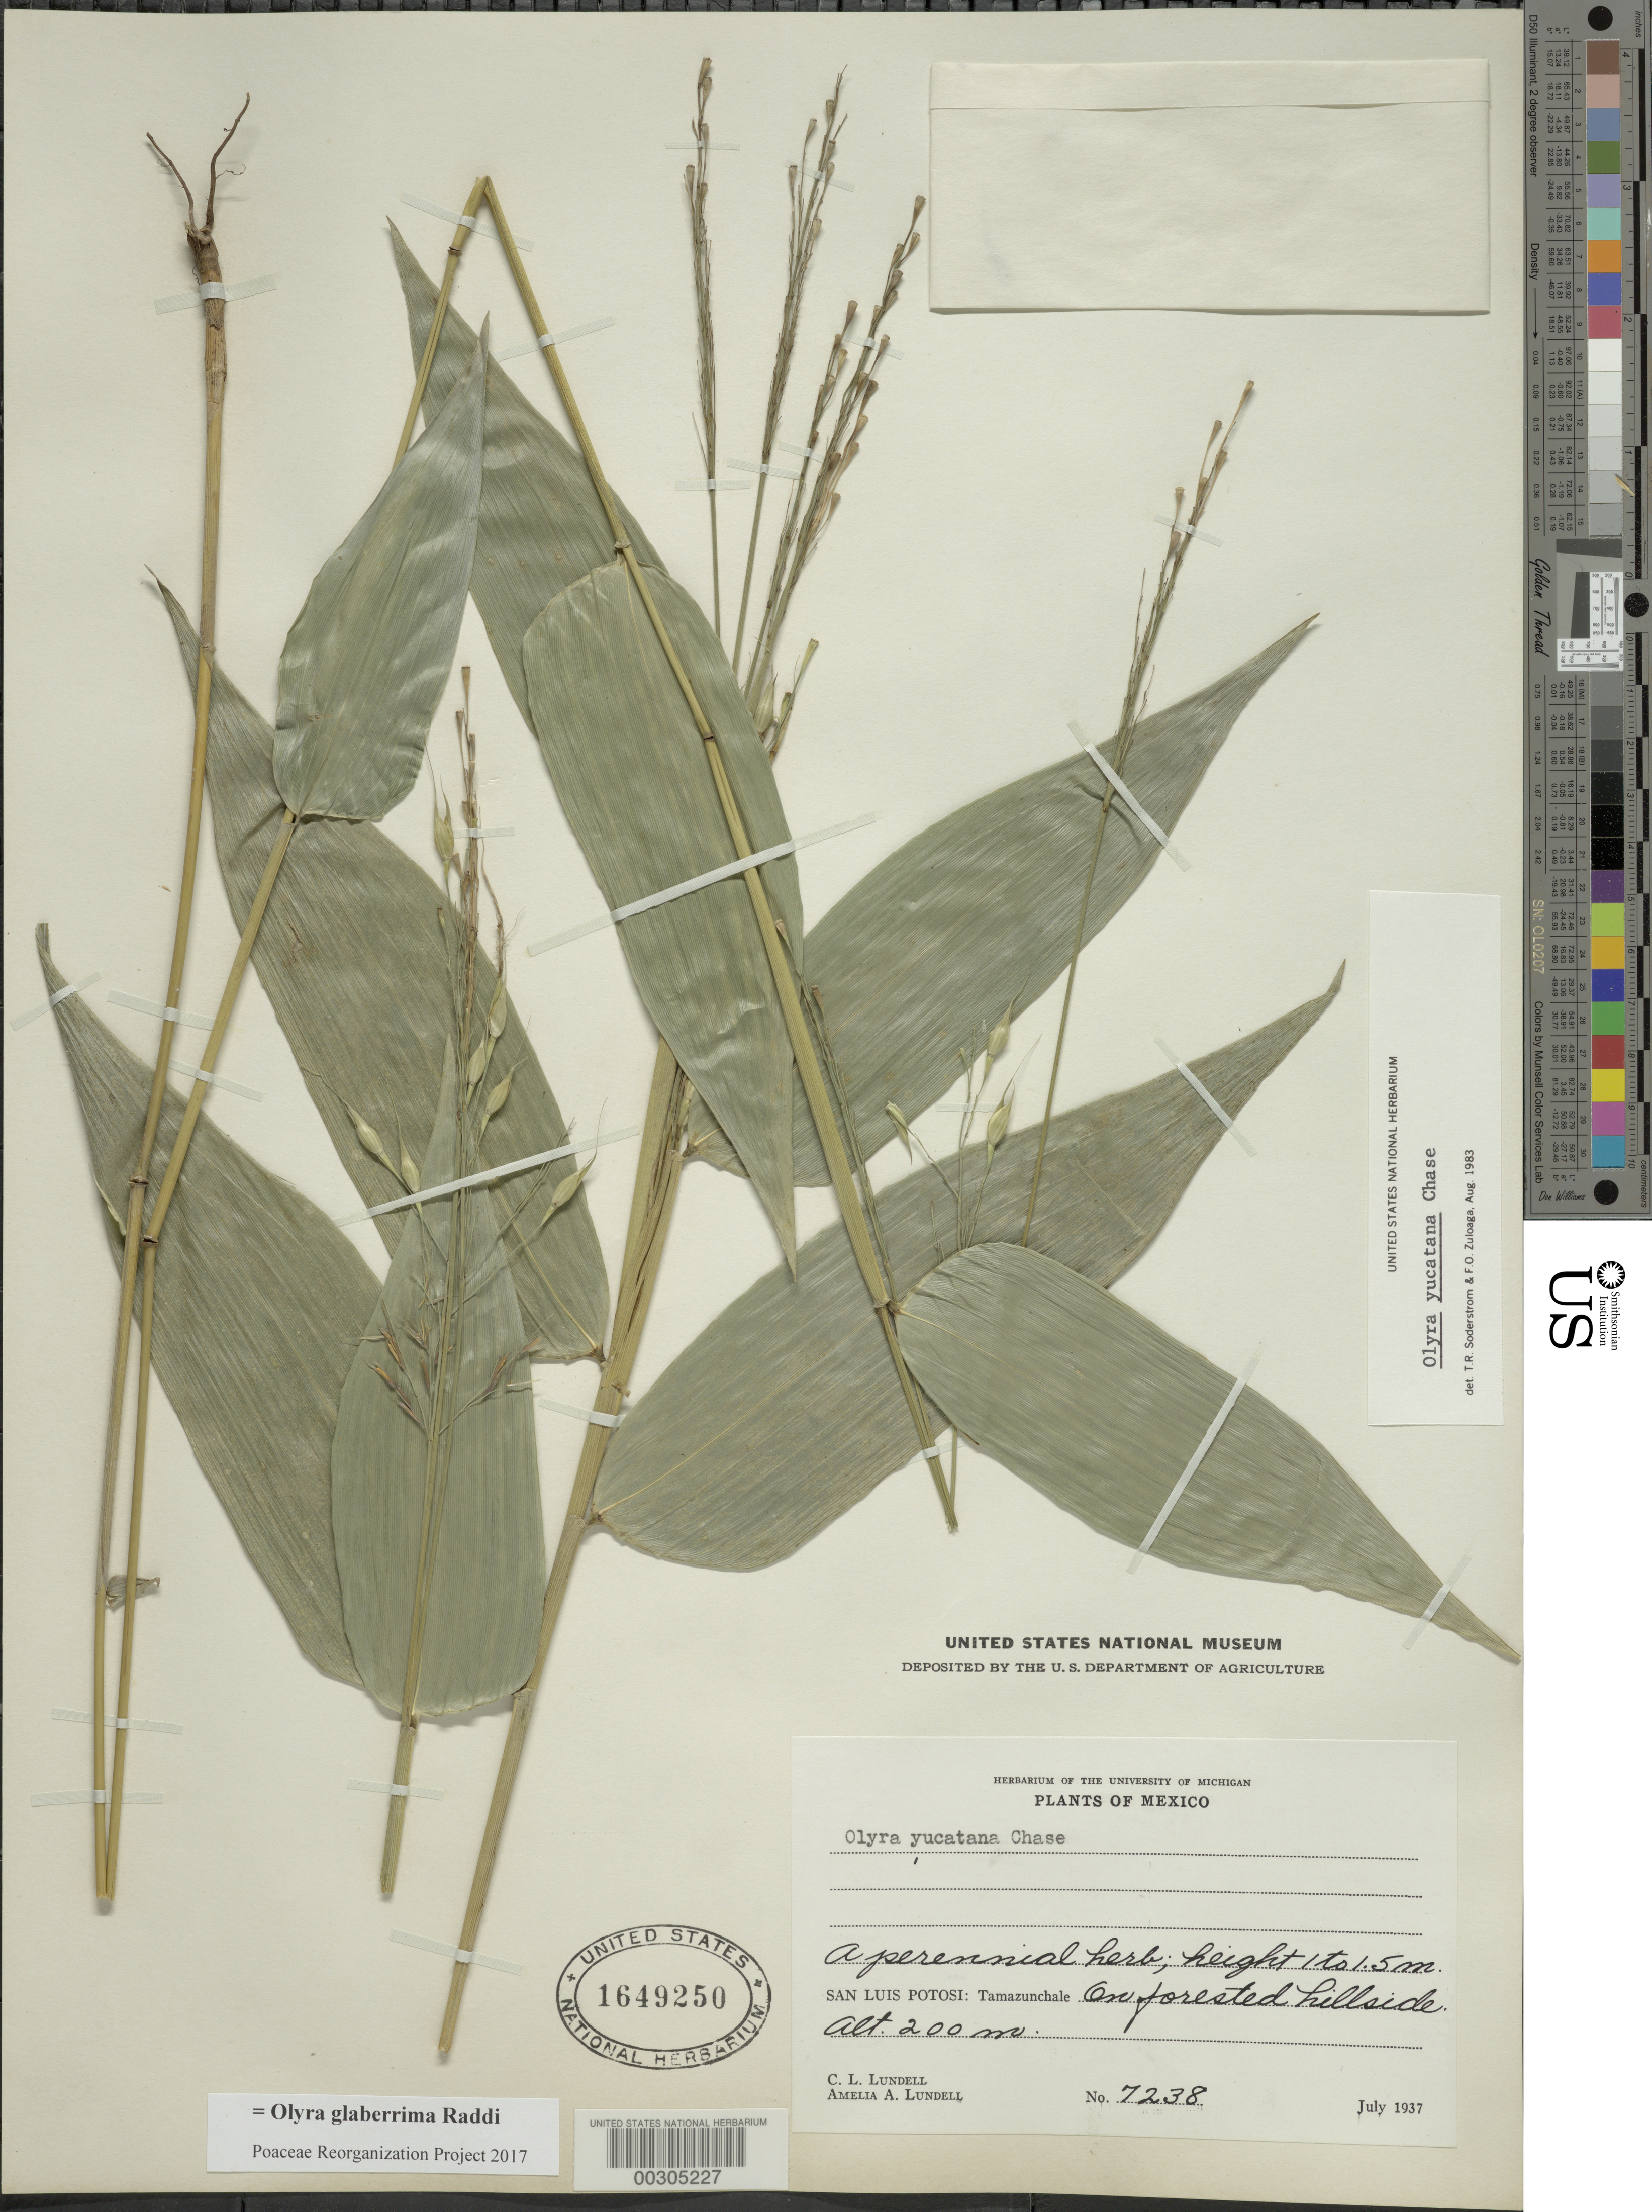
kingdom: Plantae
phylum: Tracheophyta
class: Liliopsida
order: Poales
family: Poaceae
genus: Olyra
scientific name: Olyra glaberrima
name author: Raddi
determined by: Poaceae Reorganization Project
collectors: C. L. Lundell & A. A. Lundell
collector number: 7238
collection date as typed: Jul 1937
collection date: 1937-07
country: Mexico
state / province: San Luis Potosí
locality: Tamazunchale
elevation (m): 200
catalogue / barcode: US 1649250